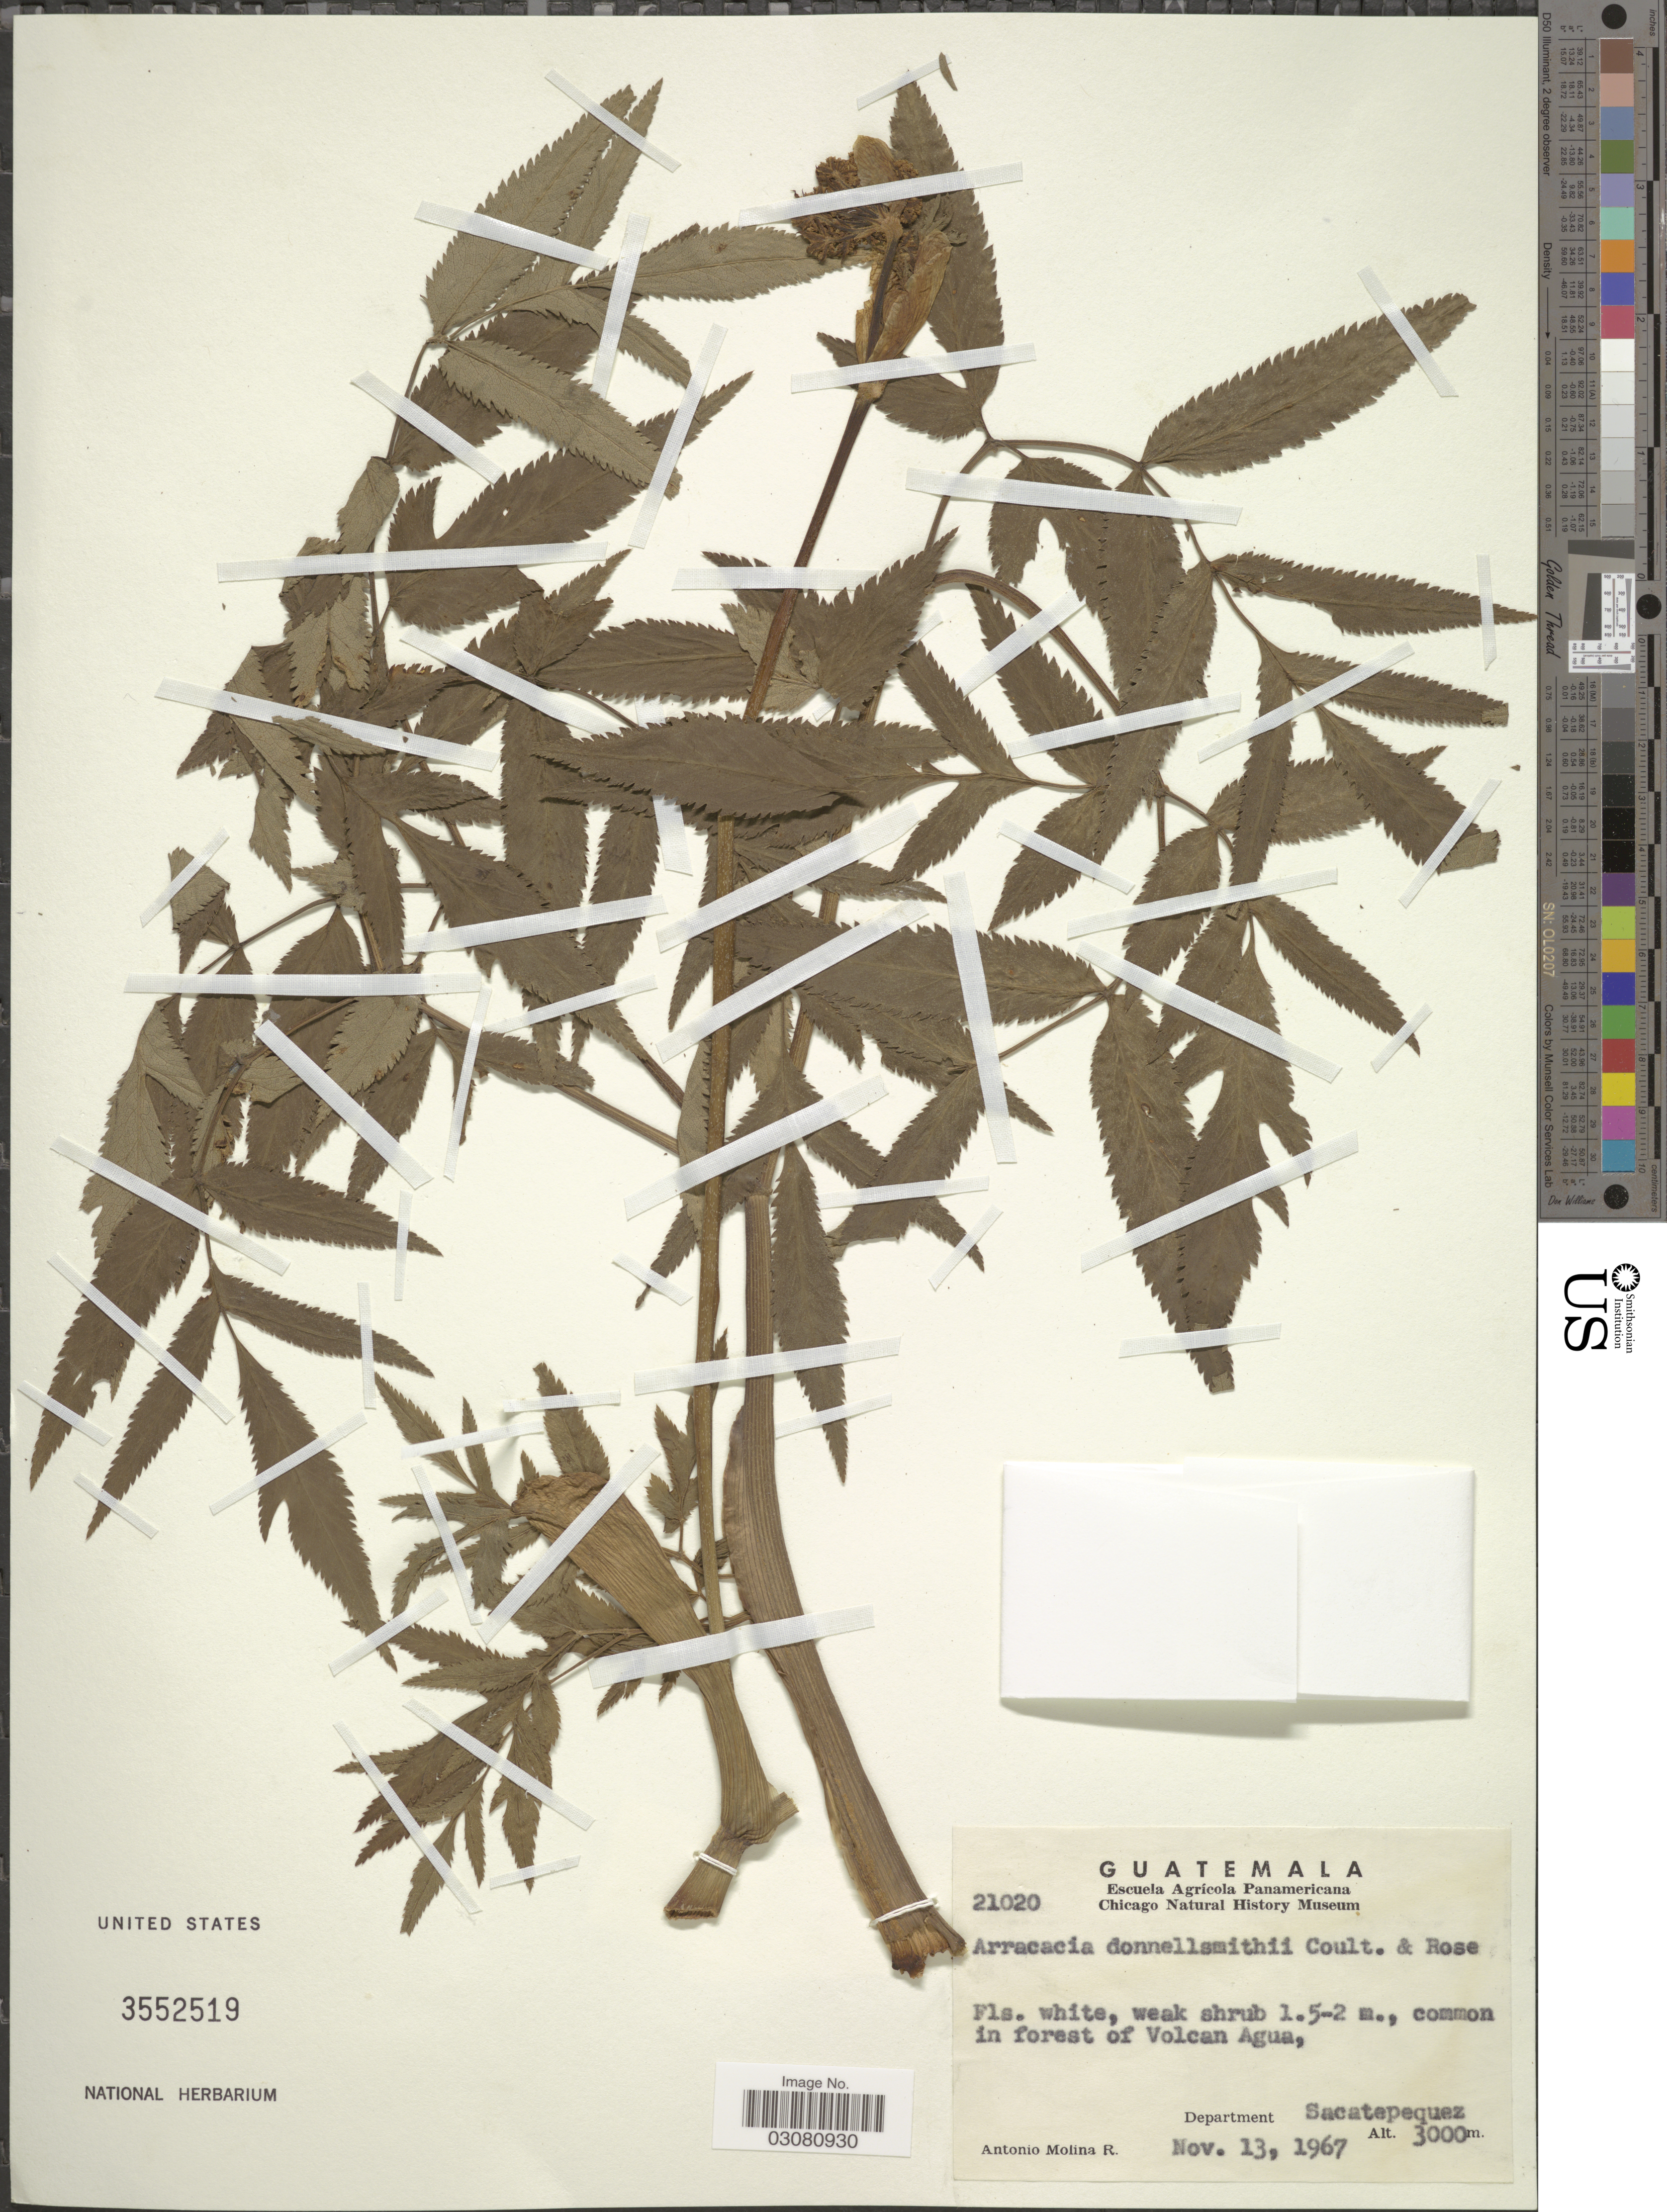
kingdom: Plantae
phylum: Tracheophyta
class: Magnoliopsida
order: Apiales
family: Apiaceae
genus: Arracacia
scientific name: Arracacia donnell-smithii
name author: J.M. Coult. & Rose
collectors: A. Molina R.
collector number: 21020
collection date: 1967-11-13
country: Guatemala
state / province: Sacatepéquez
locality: Common in forest of Volcan Agua, Department Sacatepequez.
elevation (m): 3000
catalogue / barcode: US 3552519